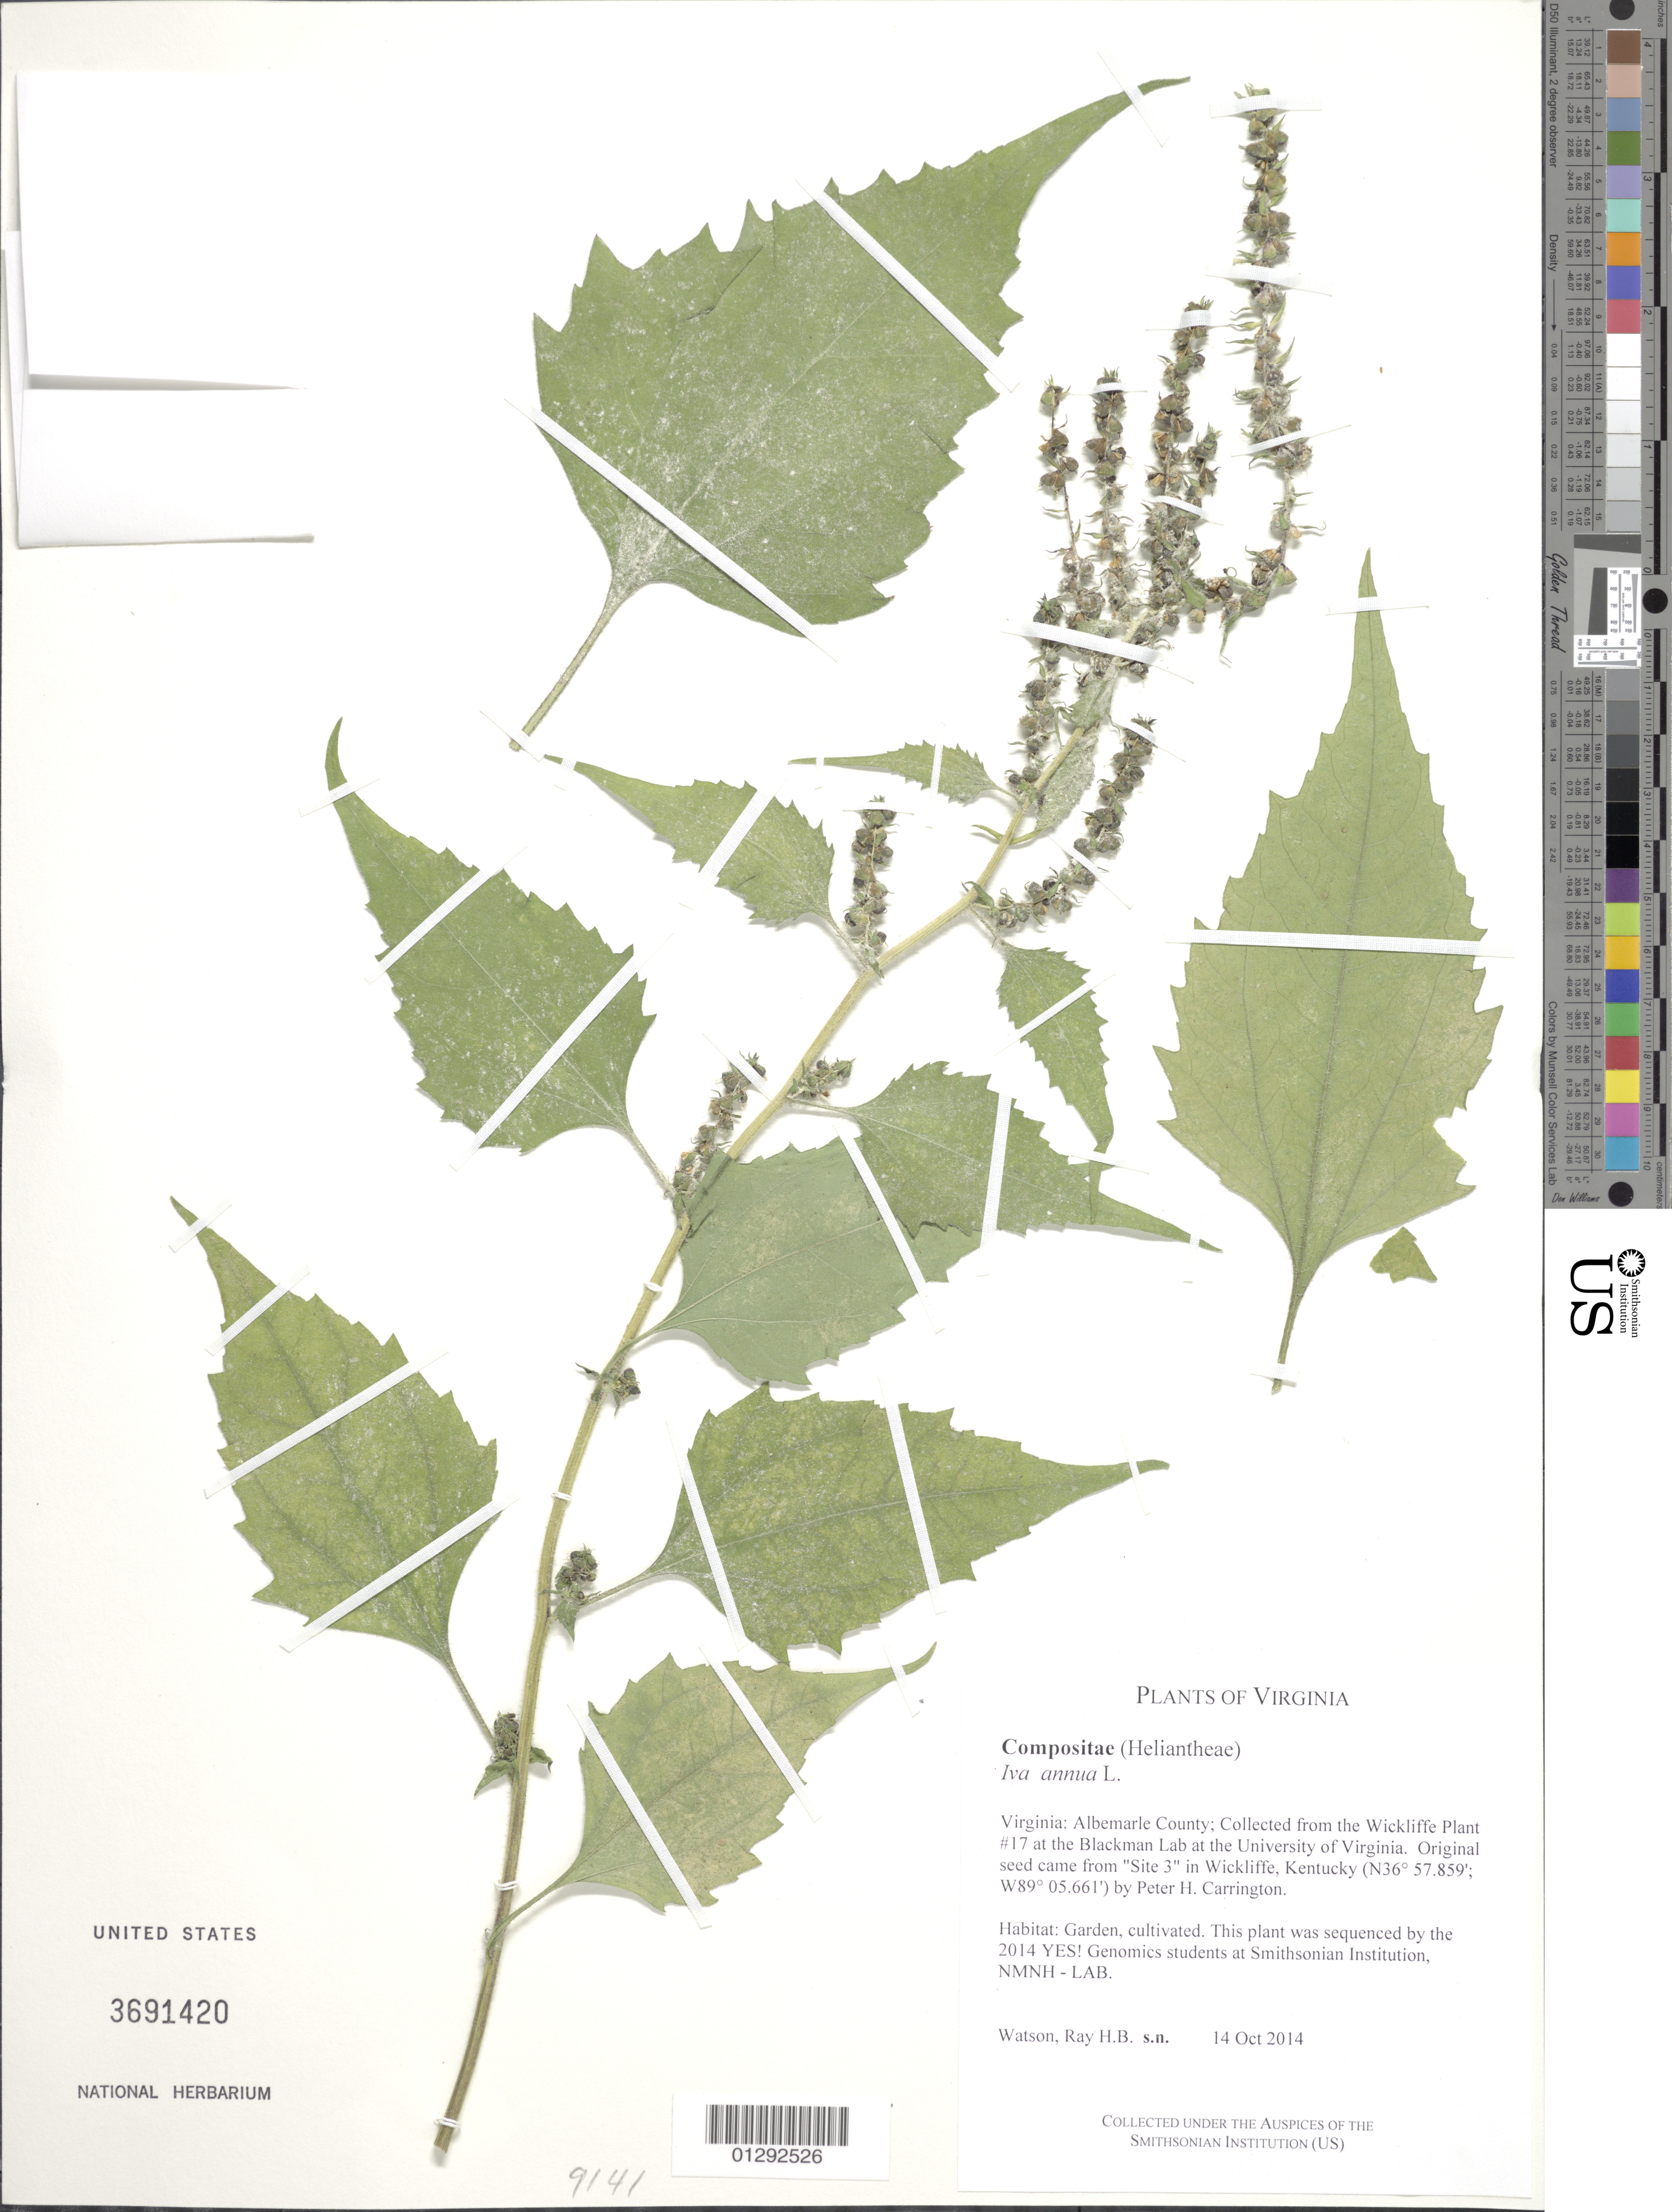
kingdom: Plantae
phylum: Tracheophyta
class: Magnoliopsida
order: Asterales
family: Asteraceae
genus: Iva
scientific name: Iva annua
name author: L.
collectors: R. Watson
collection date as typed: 14 Oct 2014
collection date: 2014-10-14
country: United States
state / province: Virginia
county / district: Albemarle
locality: Collected from the Wickliffe Plant #17 at the Blackman Lab at the University of Virginia. Original seed came from "Site 3" in Wickliffe, Kentucky (N36º 57.859', W89º 05.661') by Peter H. Carrington.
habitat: Garden, cultivated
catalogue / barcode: US 3691420